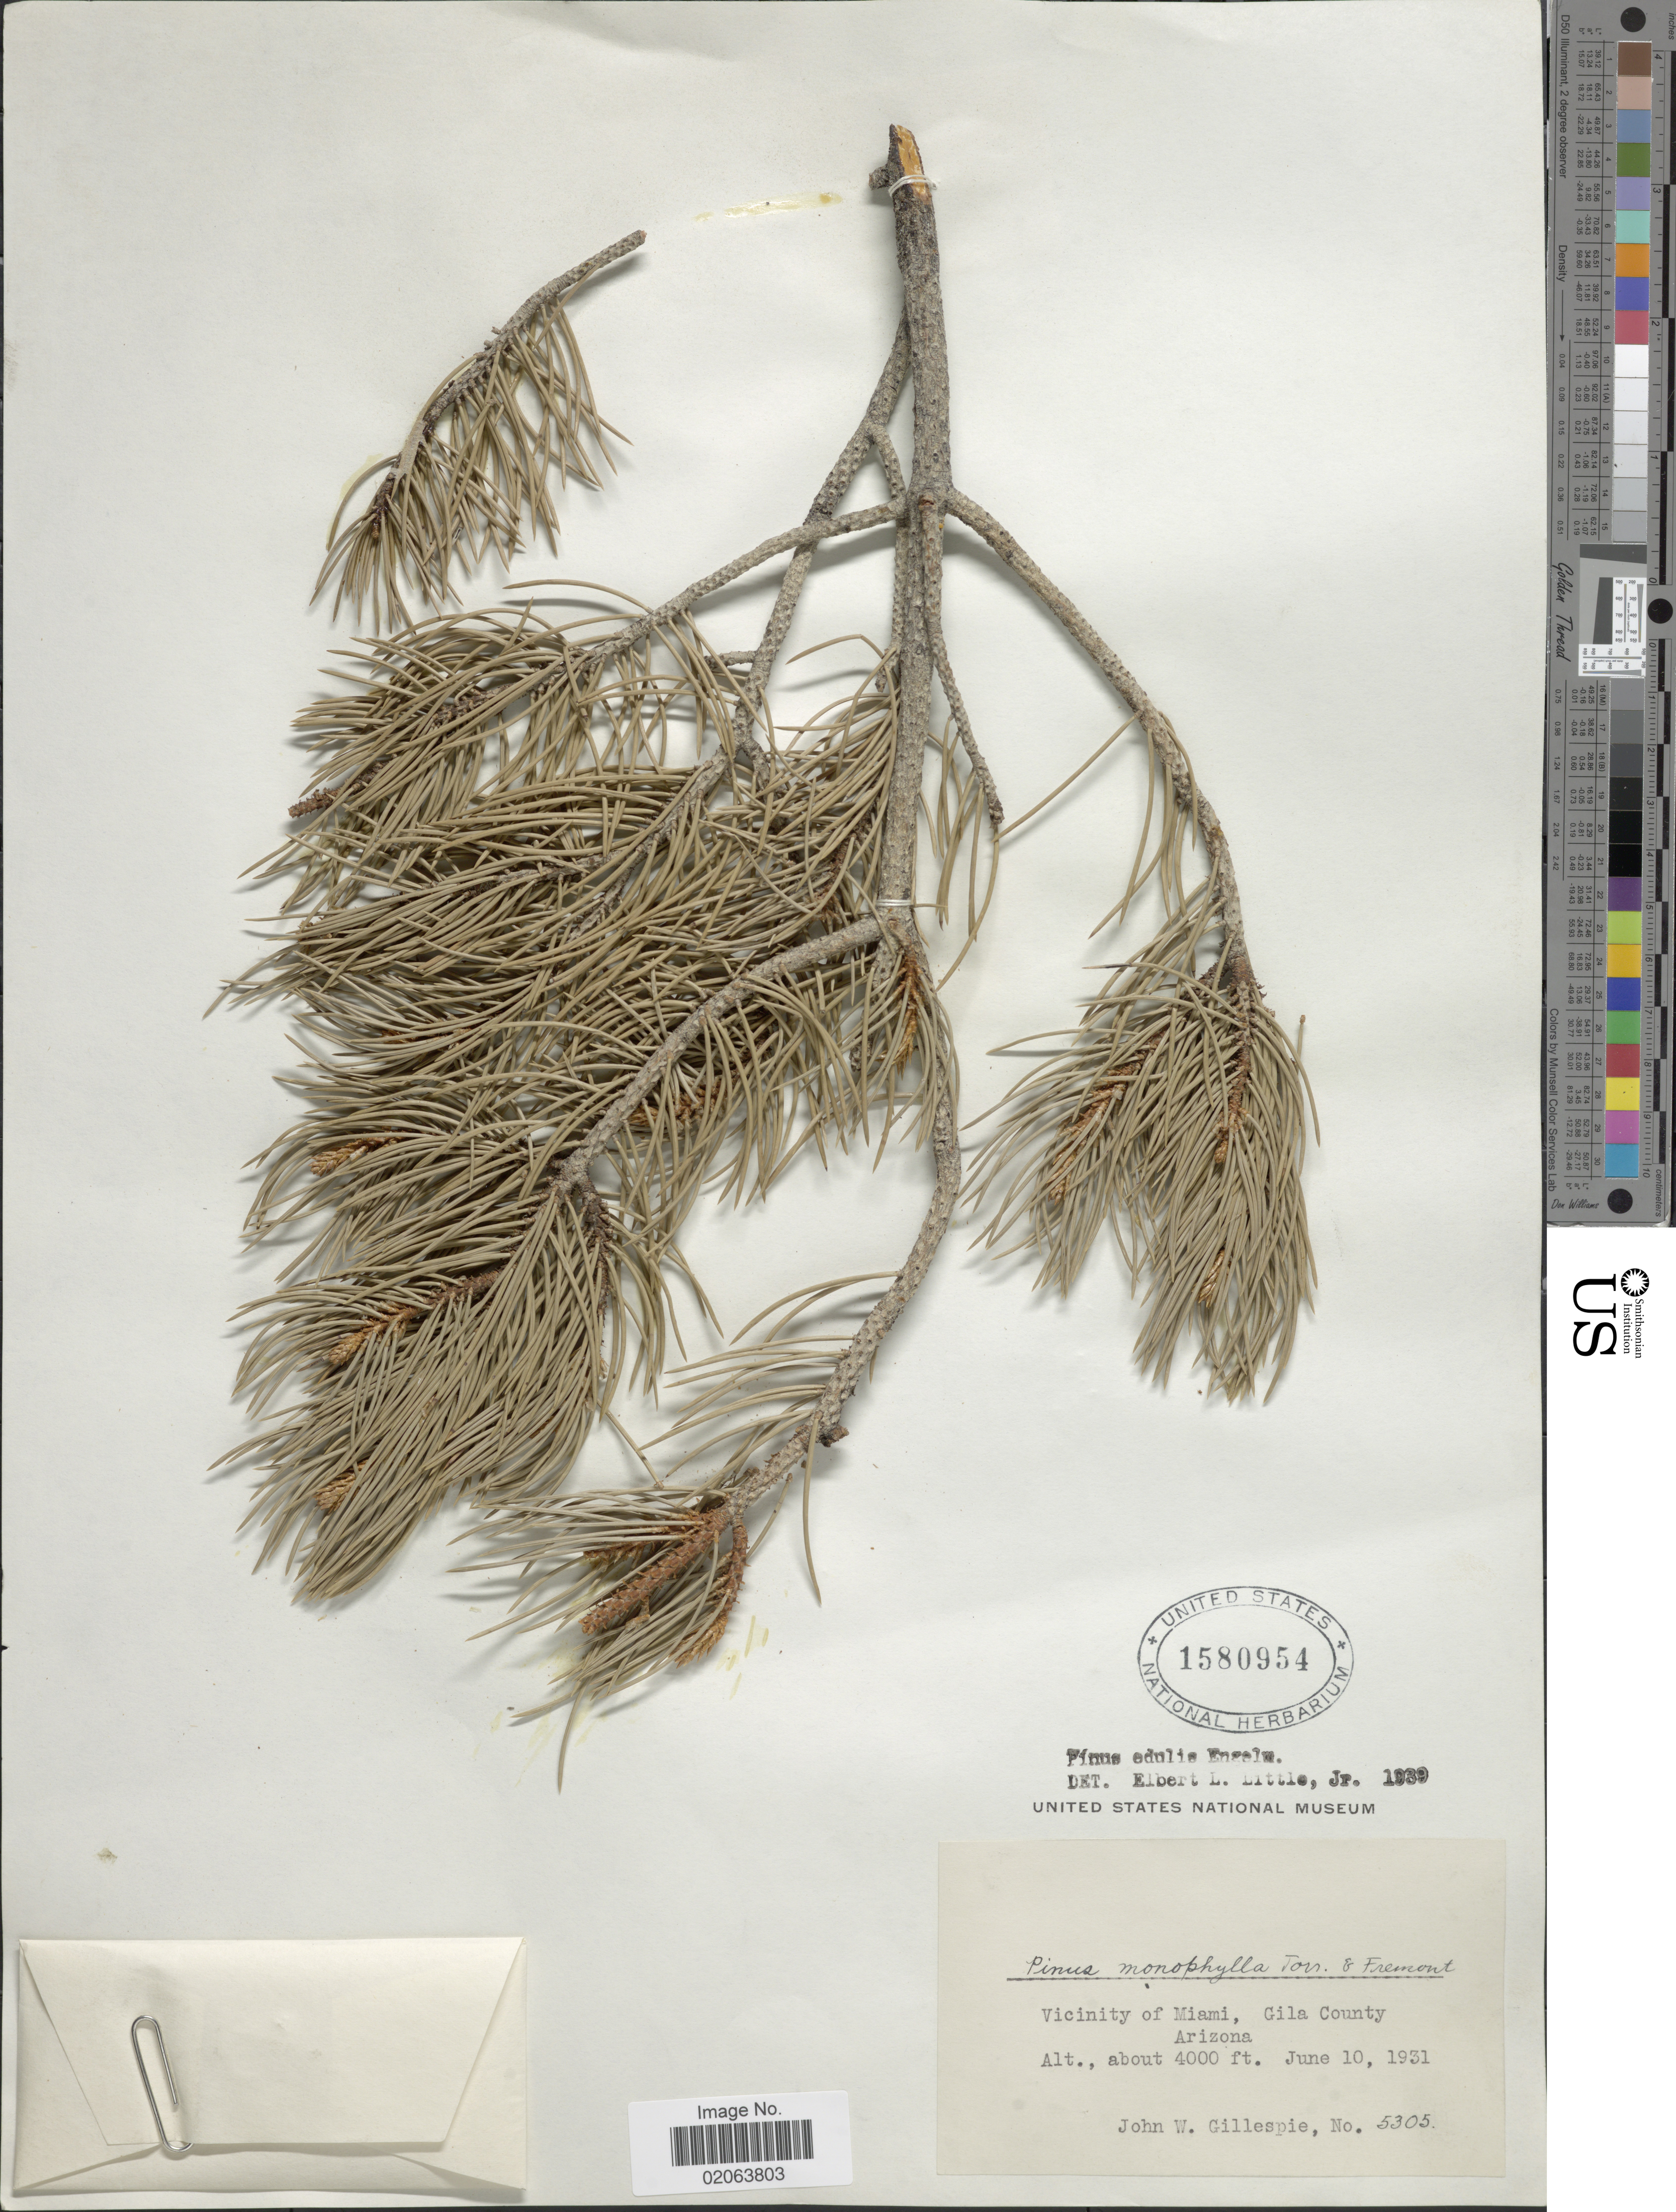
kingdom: Plantae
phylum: Tracheophyta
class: Pinopsida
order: Pinales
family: Pinaceae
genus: Pinus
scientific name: Pinus edulis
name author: Engelm.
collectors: J. W. Gillespie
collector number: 5305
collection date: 1931-06-10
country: United States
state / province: Arizona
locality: Vicinity of Miami, Gila County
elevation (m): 1219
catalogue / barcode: US 1580954